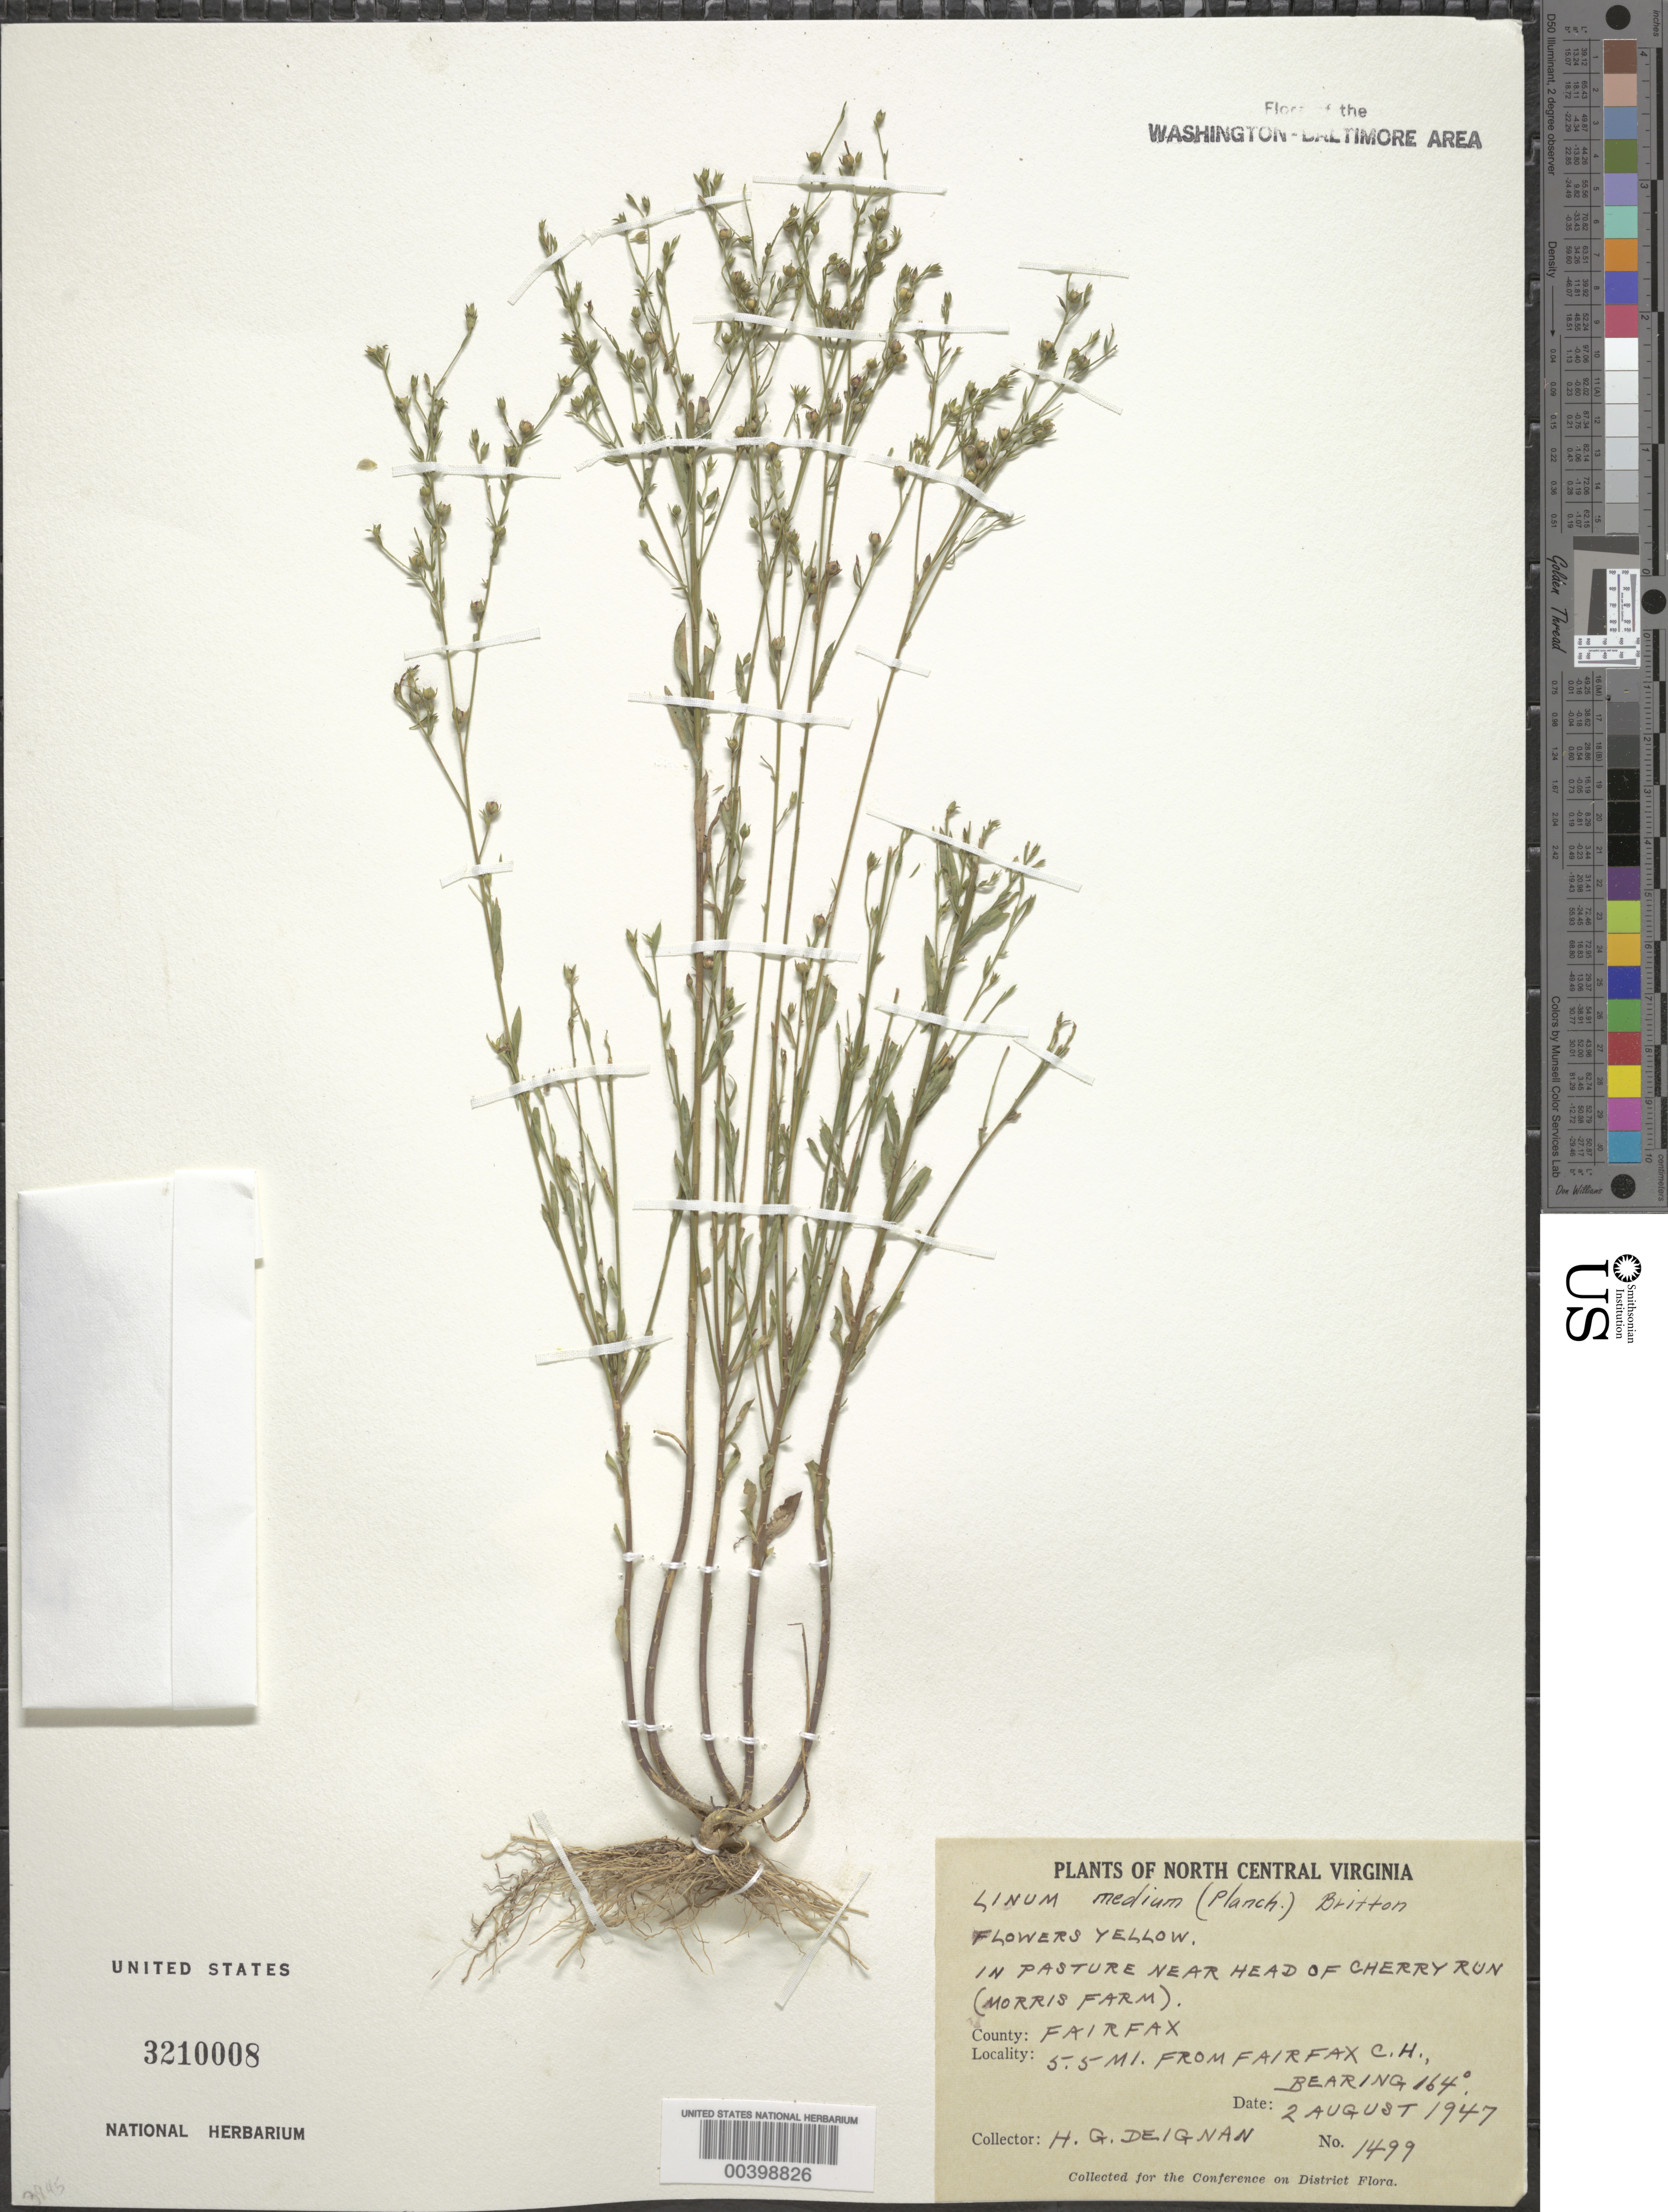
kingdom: Plantae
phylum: Tracheophyta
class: Magnoliopsida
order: Malpighiales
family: Linaceae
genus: Linum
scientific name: Linum medium var. texanum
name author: (Planch.) Fernald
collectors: H. Deignan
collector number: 1499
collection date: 1947-08-02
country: United States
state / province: Virginia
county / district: Fairfax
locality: North Central Virginia. In pasture near head of Cherry Run (Morris Farm). County: Fairfax. 5.5 mi. from Fairfax C.H., Bearing 164°.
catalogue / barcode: US 3210008